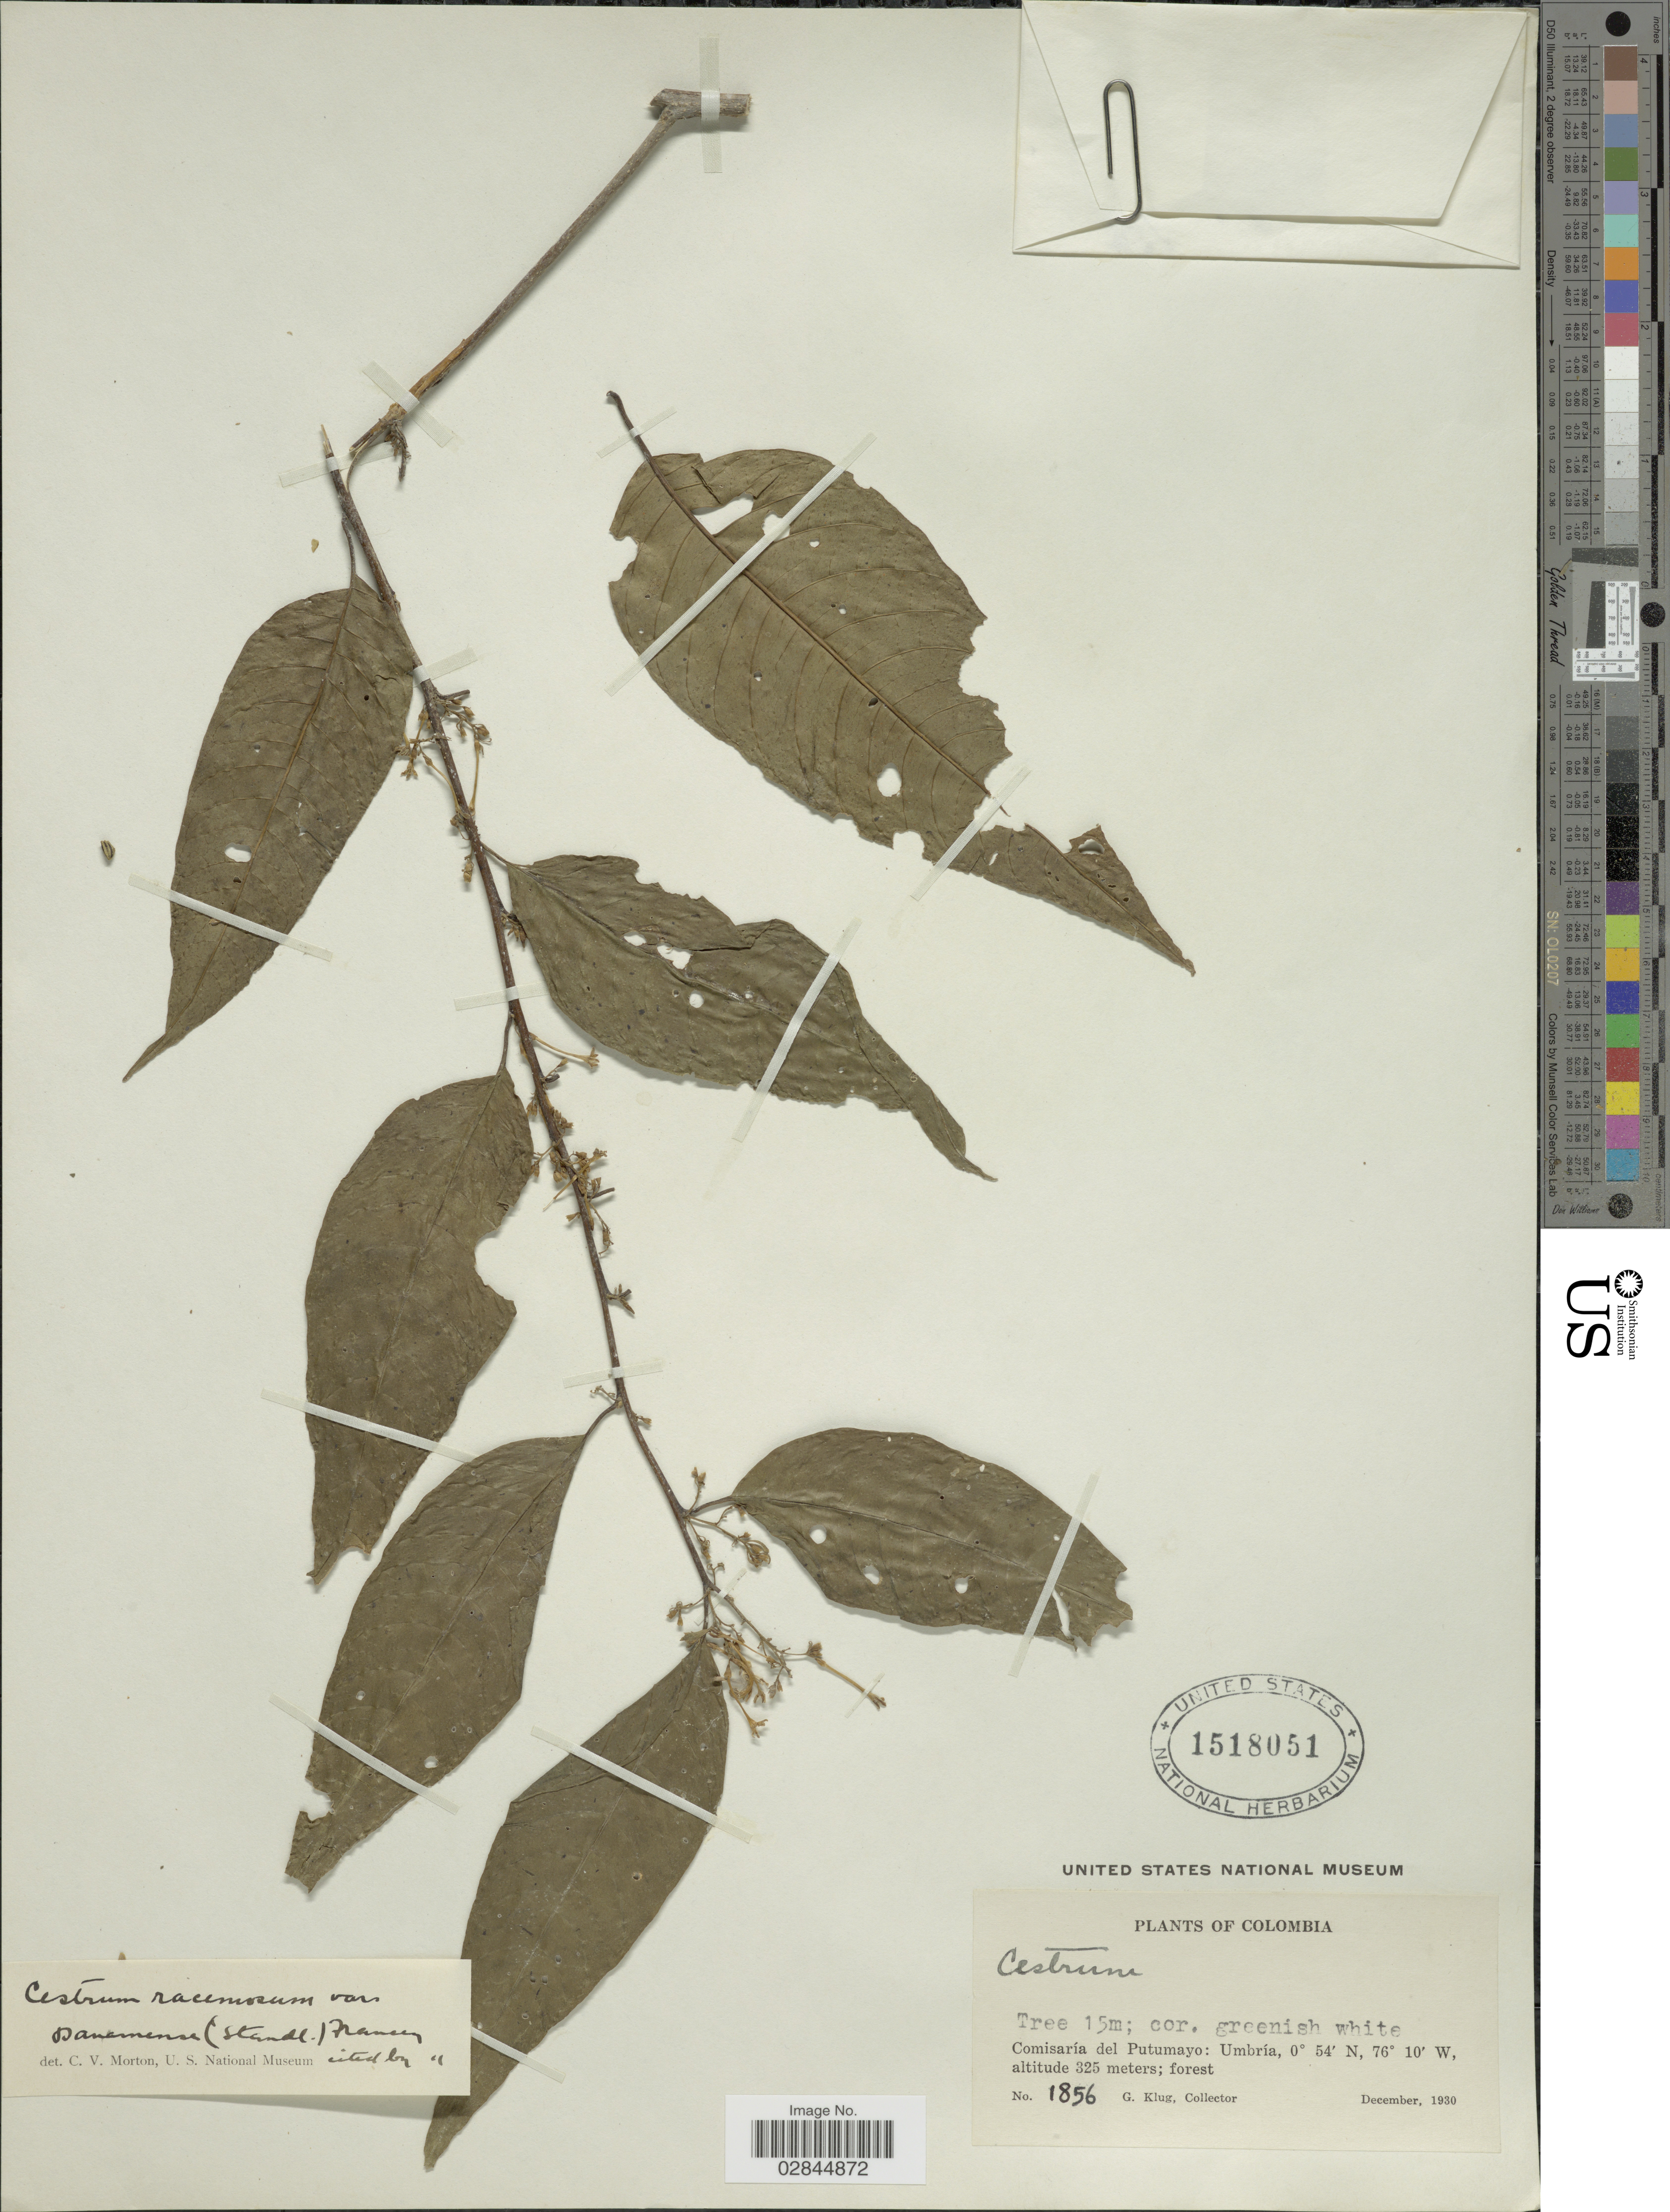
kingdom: Plantae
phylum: Tracheophyta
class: Magnoliopsida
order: Solanales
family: Solanaceae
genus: Cestrum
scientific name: Cestrum racemosum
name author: Ruiz & Pav.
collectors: G. Klug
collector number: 1856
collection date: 1930-12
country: Colombia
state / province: Putumayo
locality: Comisaría del Putumayo: Umbría.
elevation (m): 325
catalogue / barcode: US 1518051